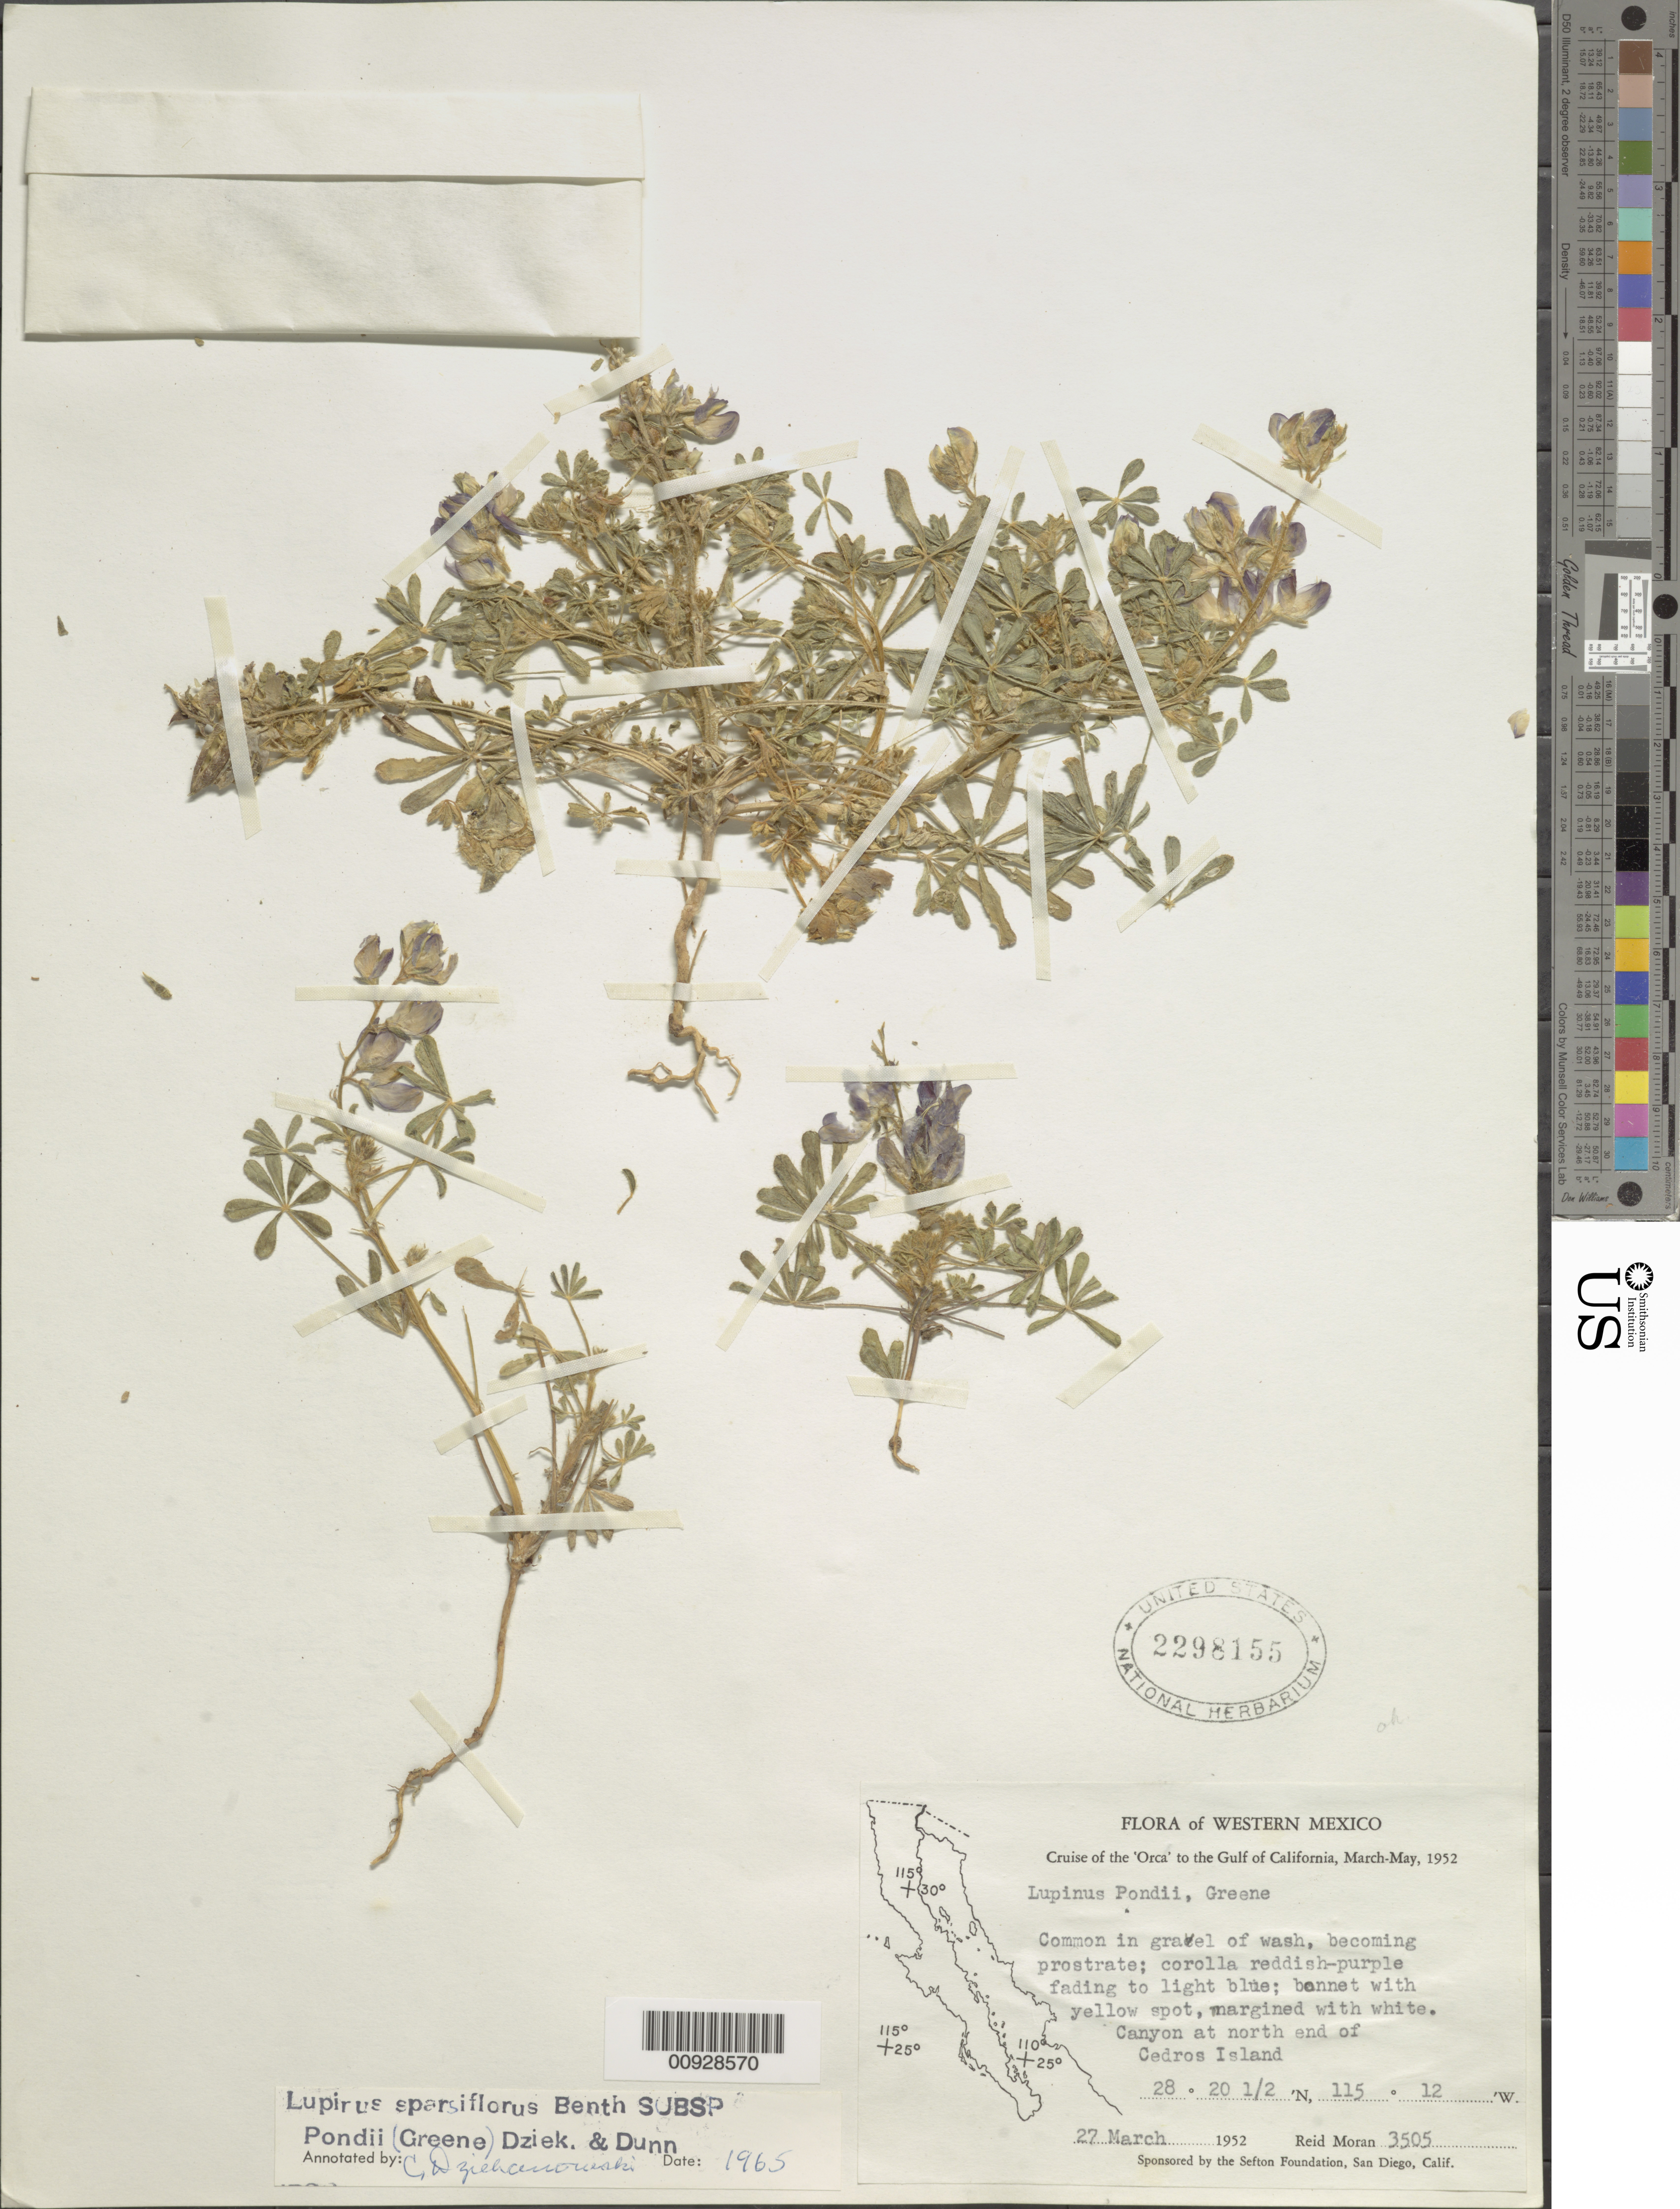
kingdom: Plantae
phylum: Tracheophyta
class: Magnoliopsida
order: Fabales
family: Fabaceae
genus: Lupinus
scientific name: Lupinus sparsiflorus subsp. pondii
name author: Benth.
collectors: R. V. Moran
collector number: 3505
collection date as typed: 27 Mar 1952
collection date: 1952-03-27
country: Mexico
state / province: Baja California Norte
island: Cedros I.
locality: Canyon at north end of Cedros Island.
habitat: Common in gravel of wash.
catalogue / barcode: US 2298155